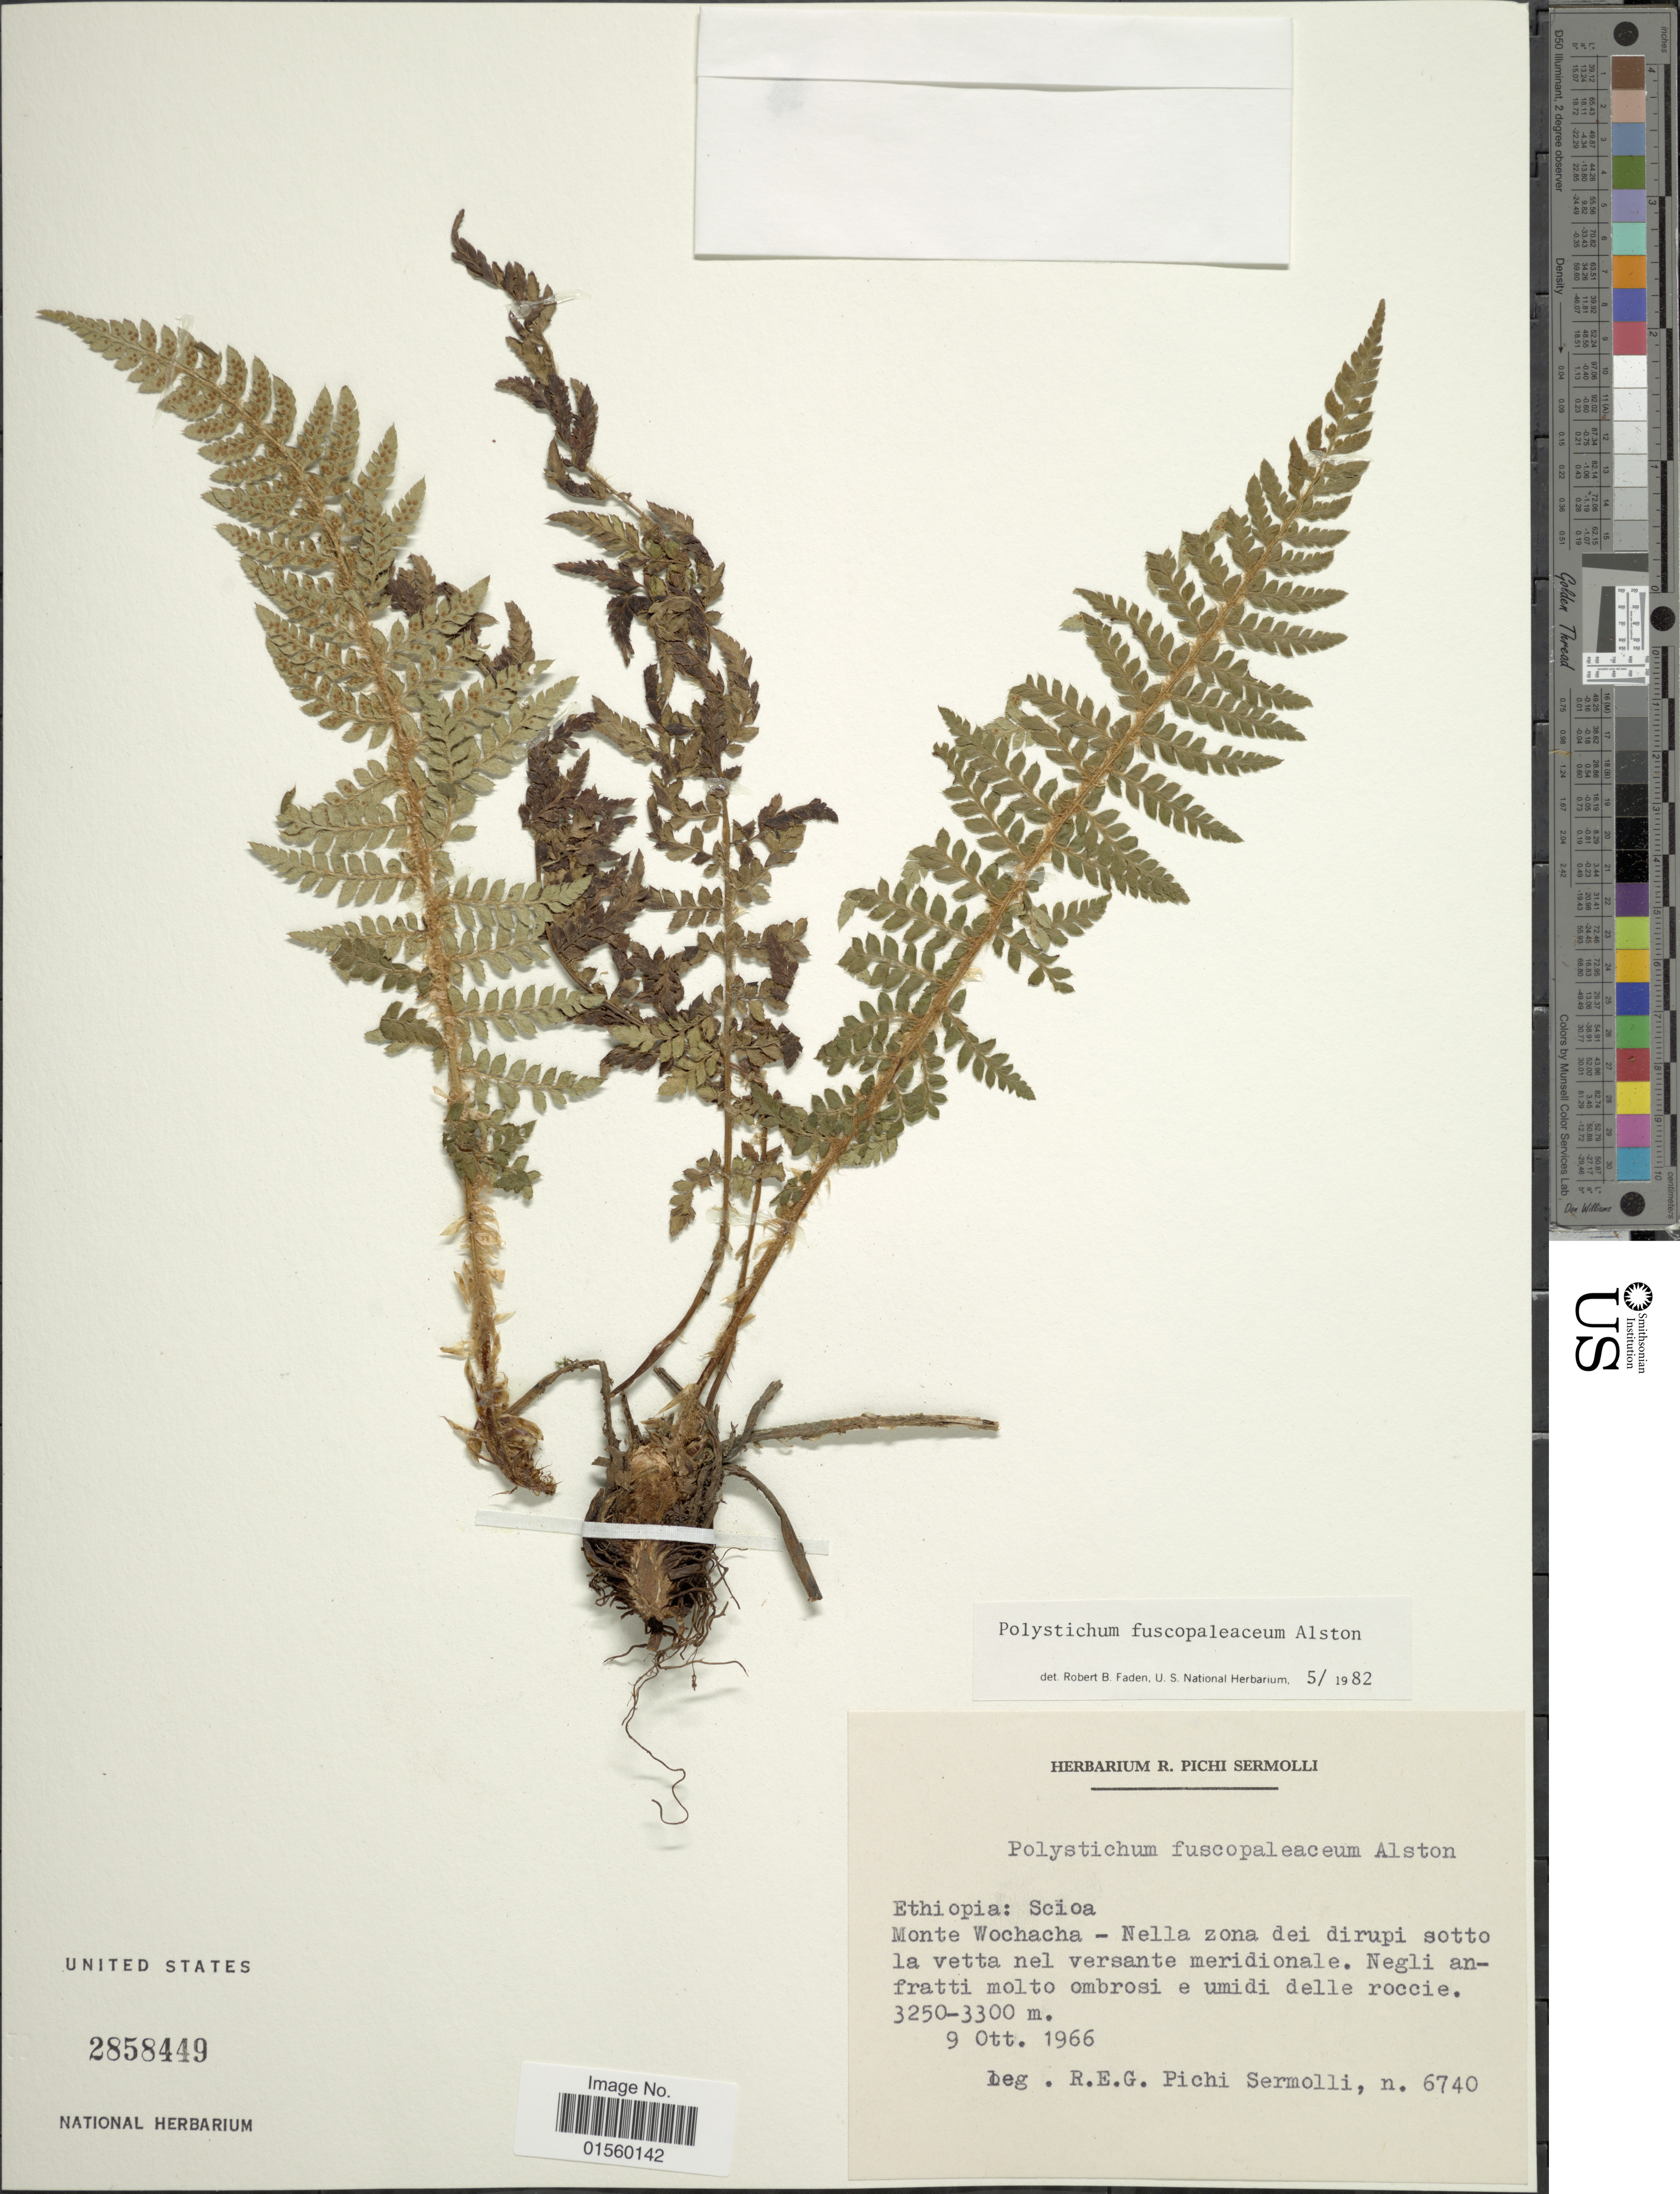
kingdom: Plantae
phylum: Tracheophyta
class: Polypodiopsida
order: Polypodiales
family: Dryopteridaceae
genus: Polystichum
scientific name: Polystichum fuscopaleaceum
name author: Alston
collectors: R. E. Pichi-Sermolli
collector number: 6740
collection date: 1966-10-09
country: Ethiopia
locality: Scioa, Monte Wochacha - Nella zona dei dirupi sotto la vetta nel versante meridionale. Neglic anfratti molta ombrosi e umidi delle roccie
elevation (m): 3250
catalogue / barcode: US 2858449